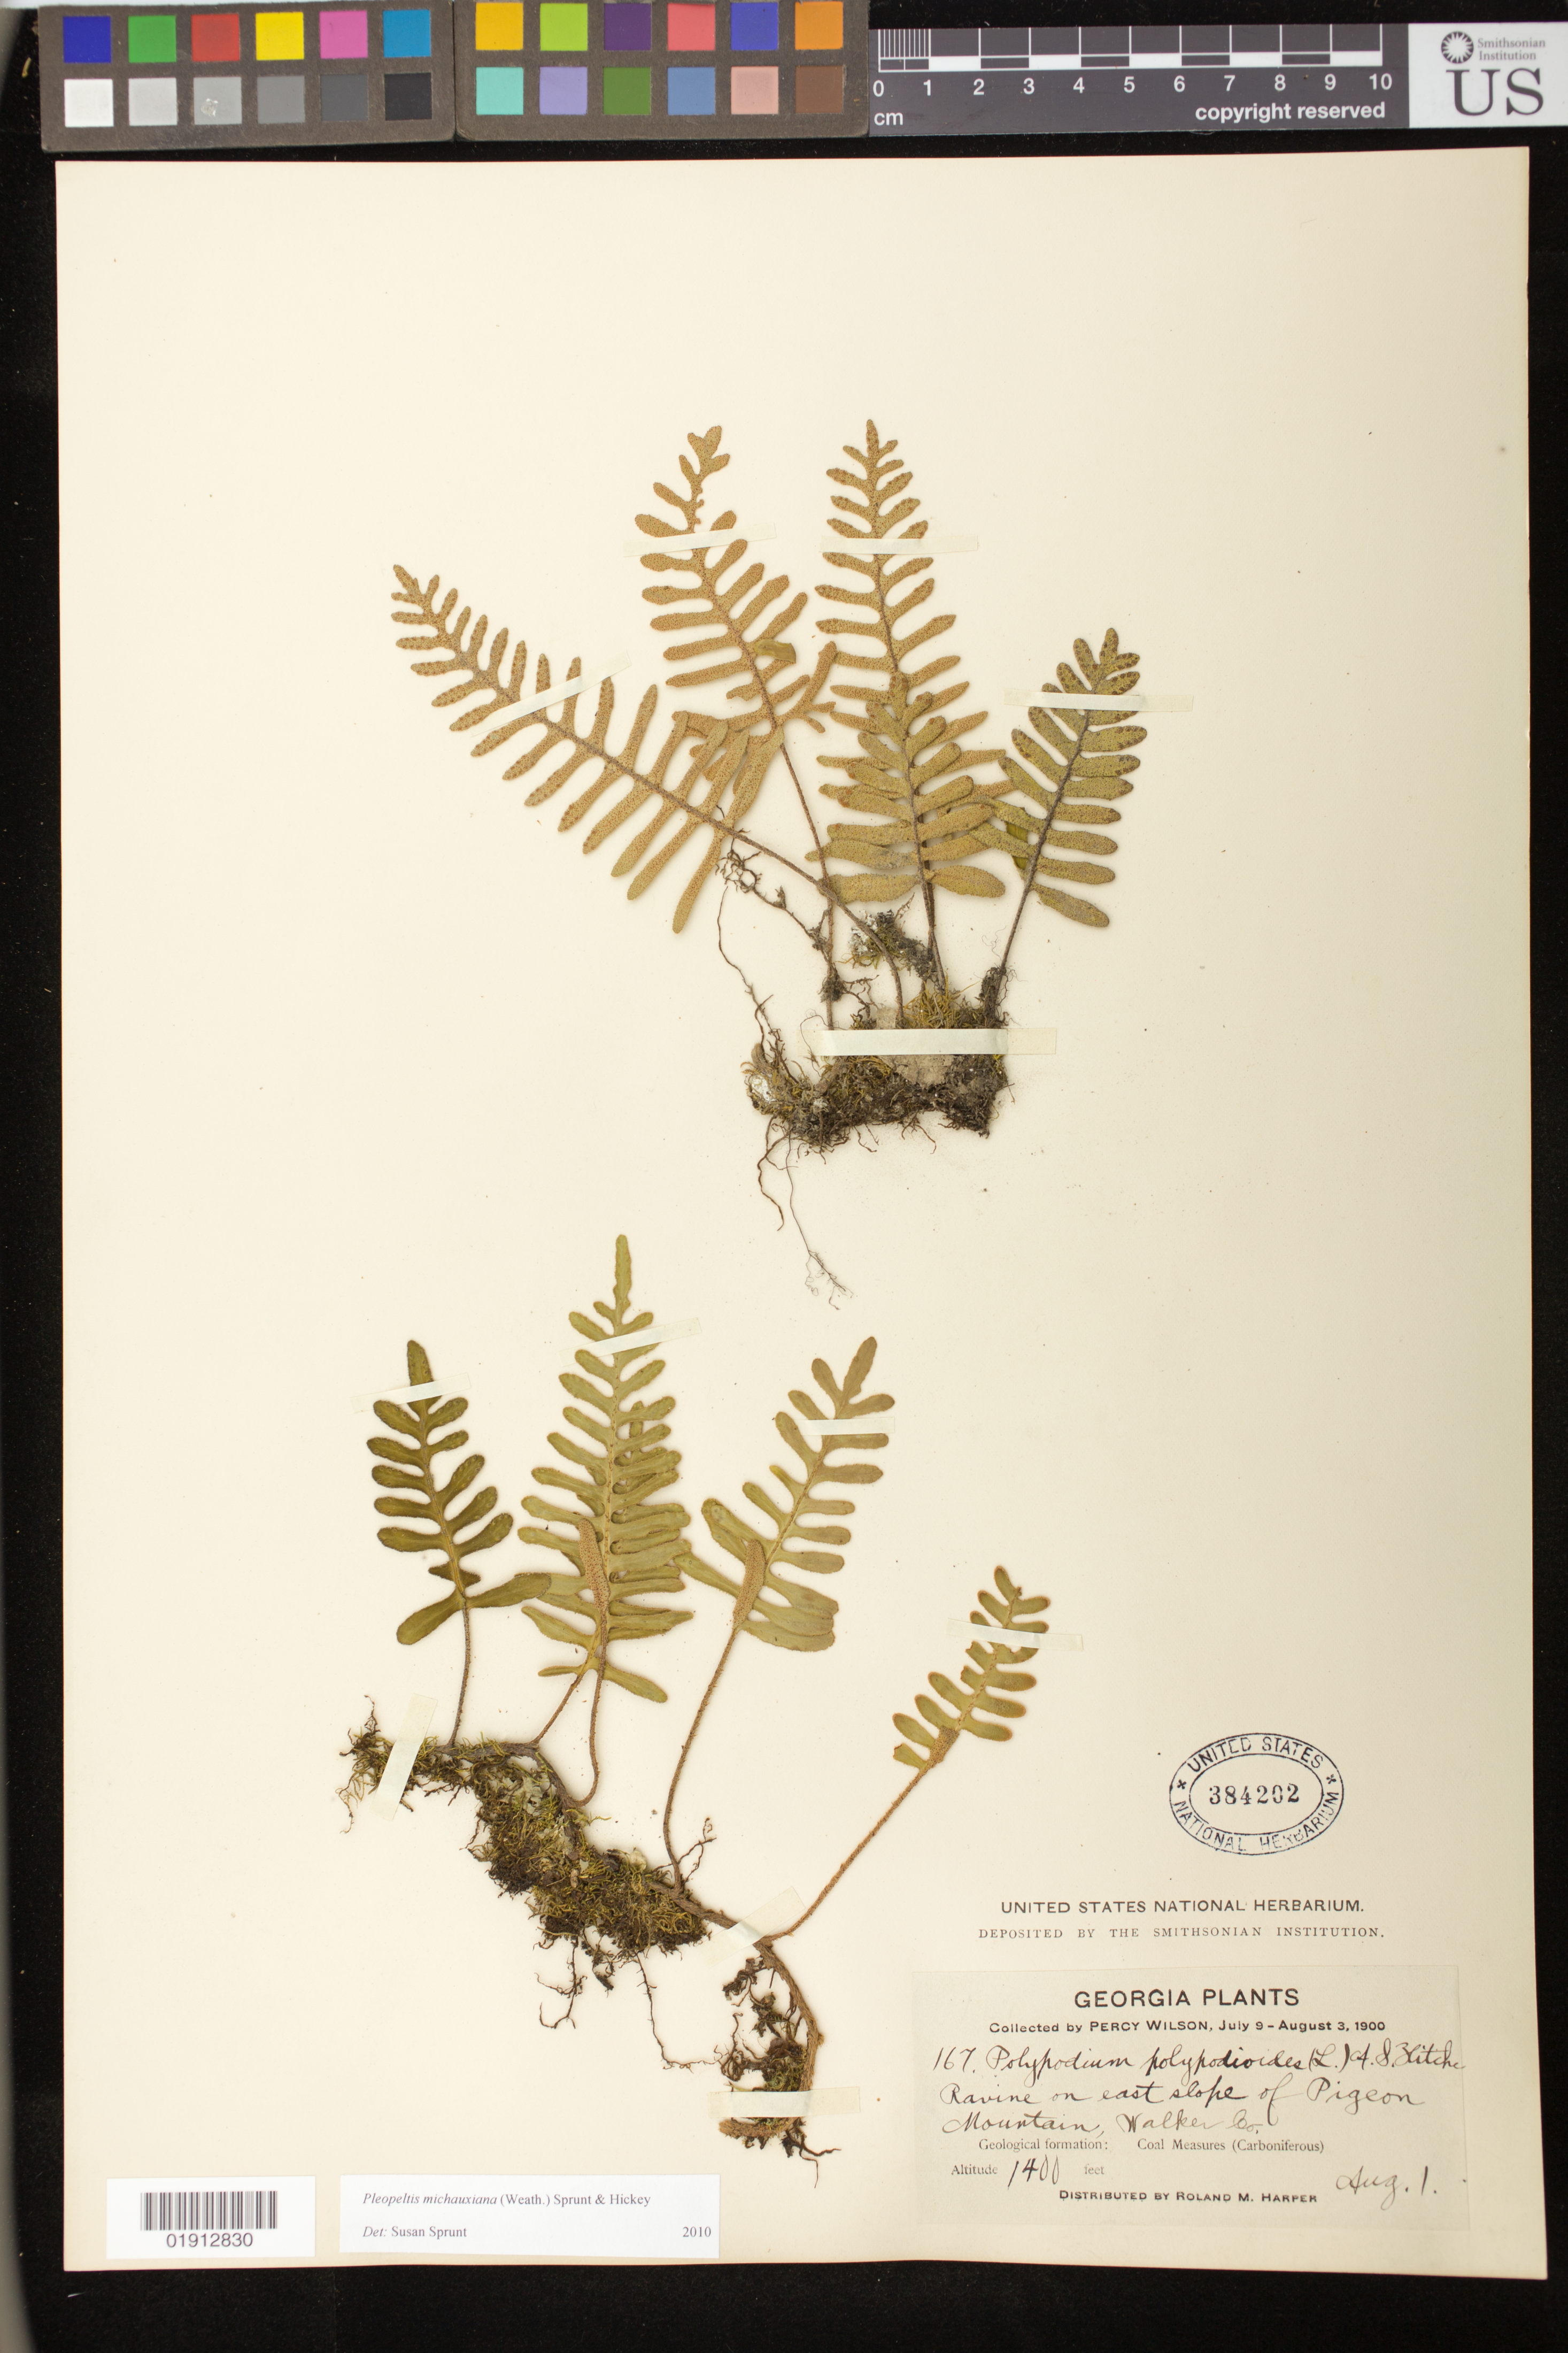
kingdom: Plantae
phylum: Tracheophyta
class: Polypodiopsida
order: Polypodiales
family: Polypodiaceae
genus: Pleopeltis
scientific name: Pleopeltis michauxiana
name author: (Weath.) Hickey & Sprunt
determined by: Sprunt, S. V.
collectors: R. M. Harper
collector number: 167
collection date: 1900-08-01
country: United States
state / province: Georgia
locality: Ravine on east slope of Pigeon Mountain, Walker Co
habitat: Ravine on east slope.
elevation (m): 427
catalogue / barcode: US 384202